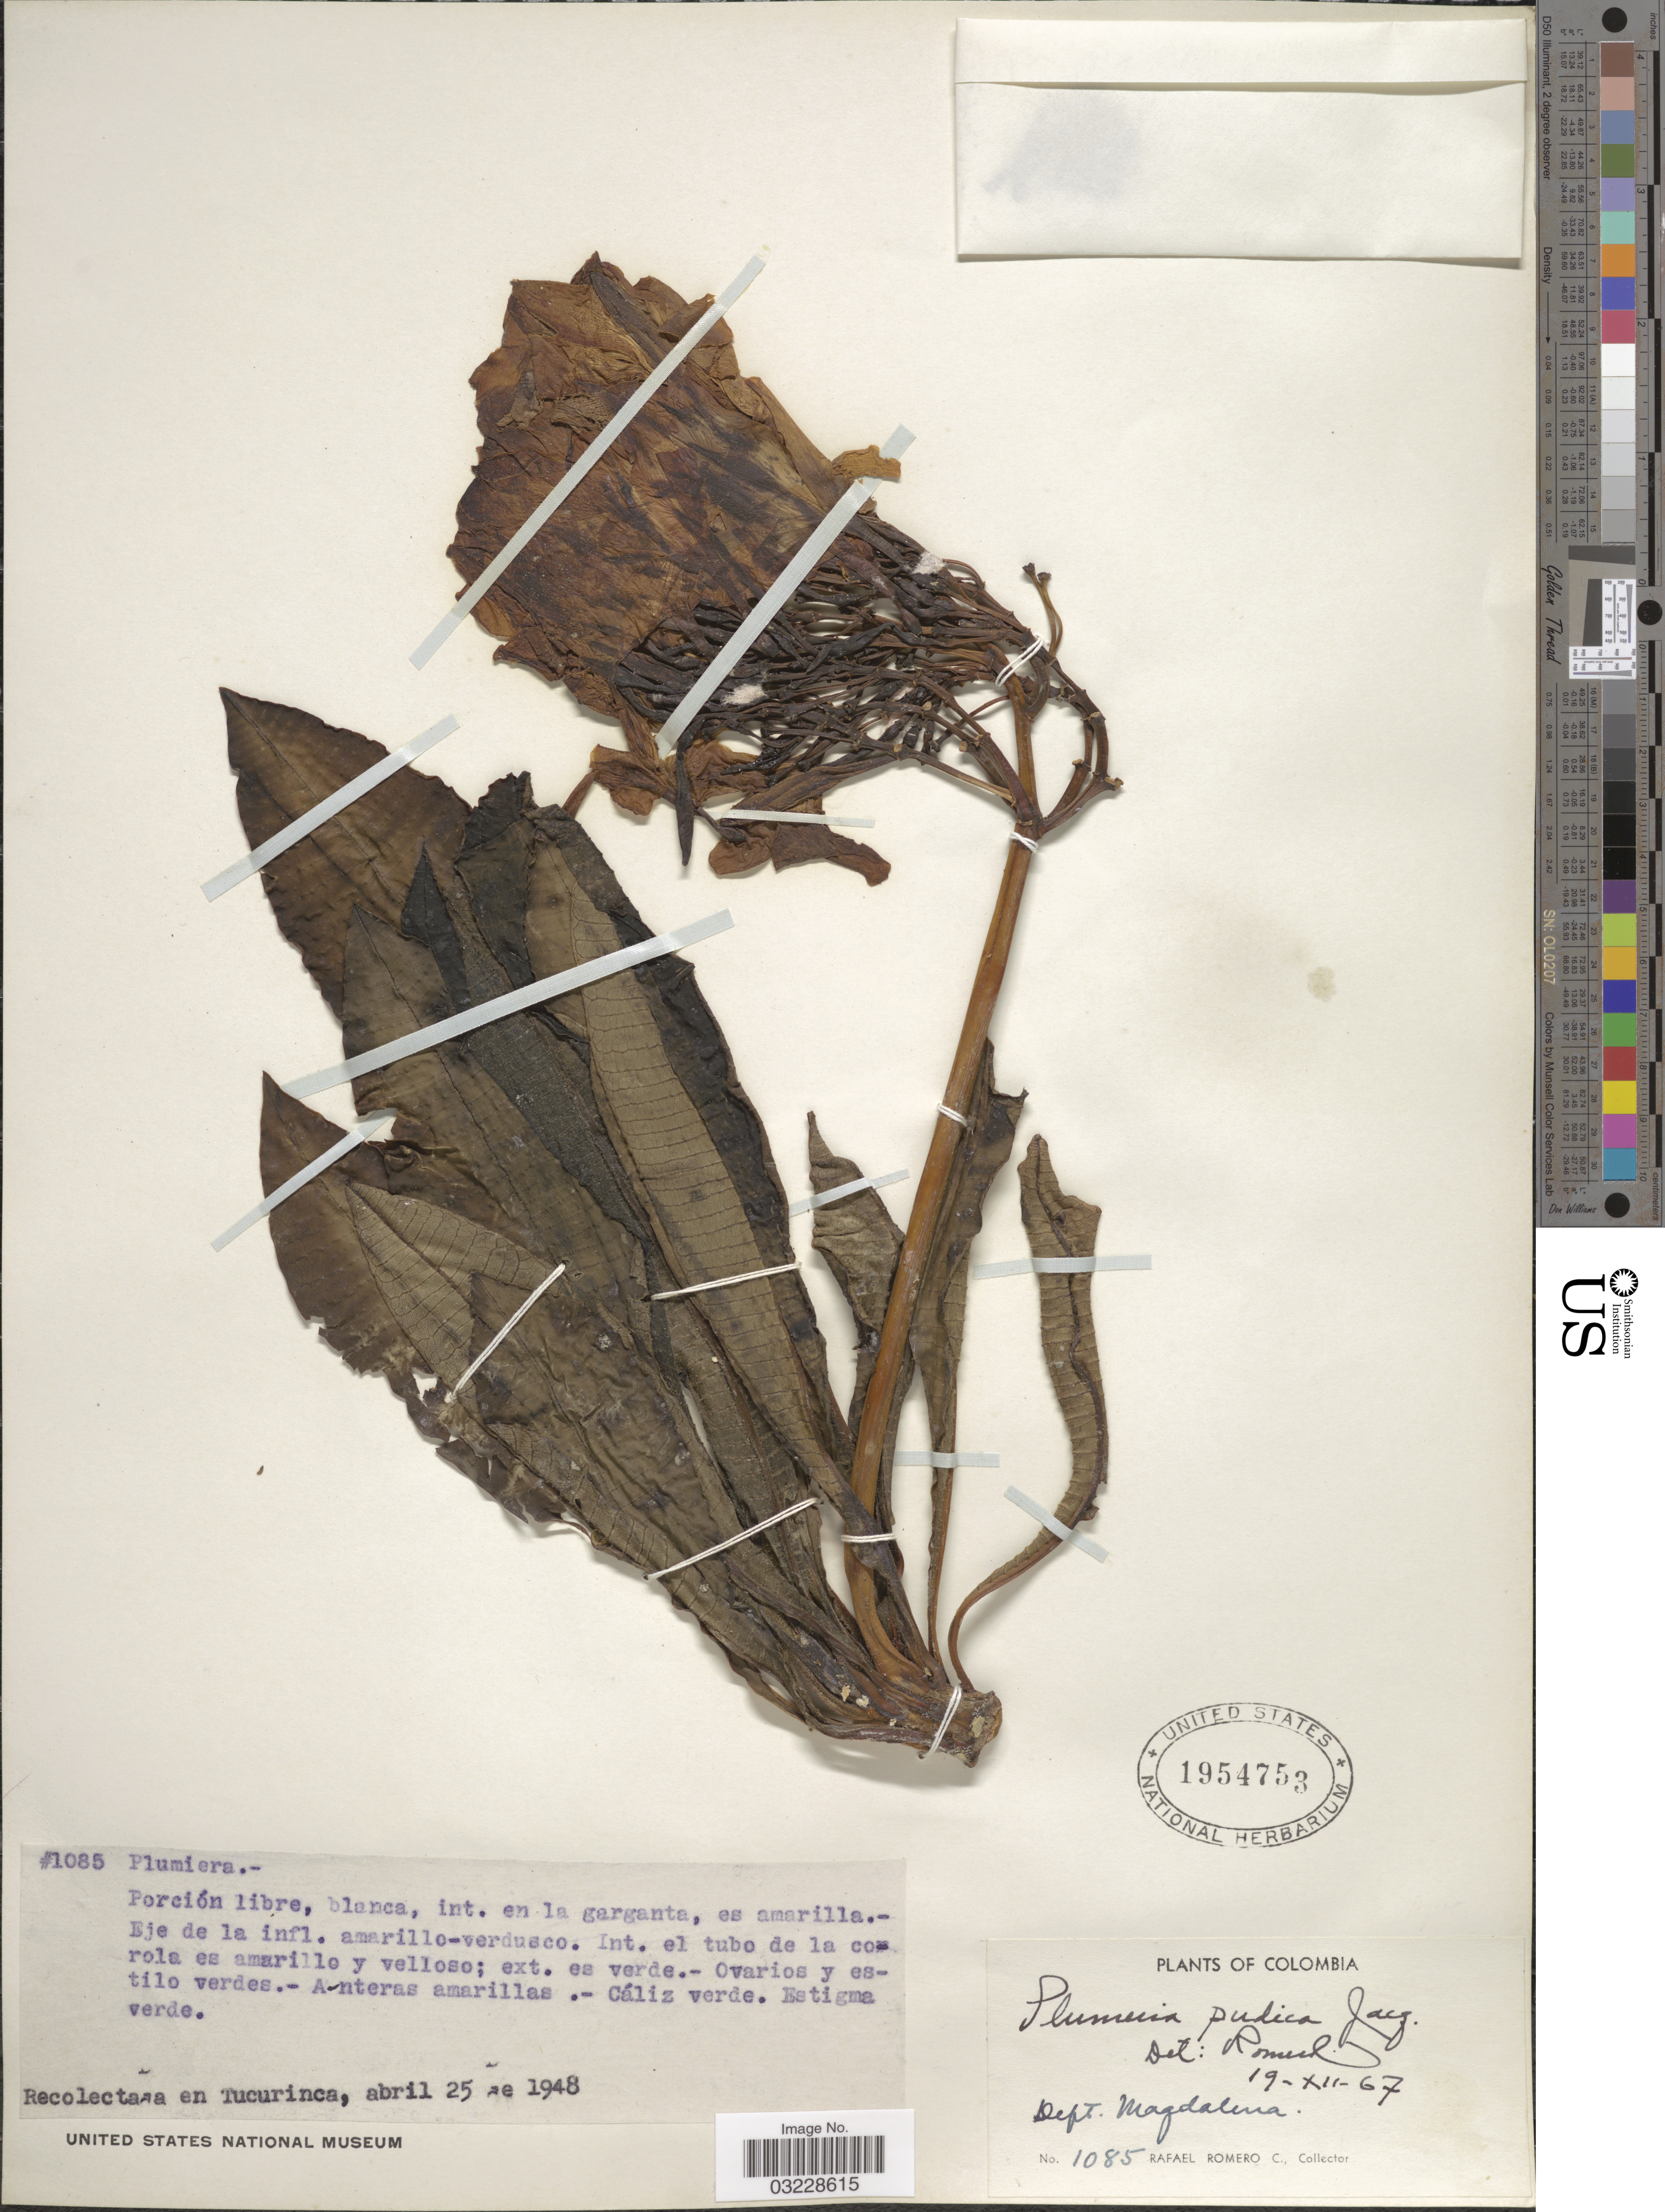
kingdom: Plantae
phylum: Tracheophyta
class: Magnoliopsida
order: Gentianales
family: Apocynaceae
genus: Plumeria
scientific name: Plumeria pudica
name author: Jacq.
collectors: R. Romero Castañeda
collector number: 1085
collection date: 1948-04-25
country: Colombia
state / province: Magdalena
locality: Dept. Magdalena, Recolectada en Tucurinca.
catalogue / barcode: US 1954753